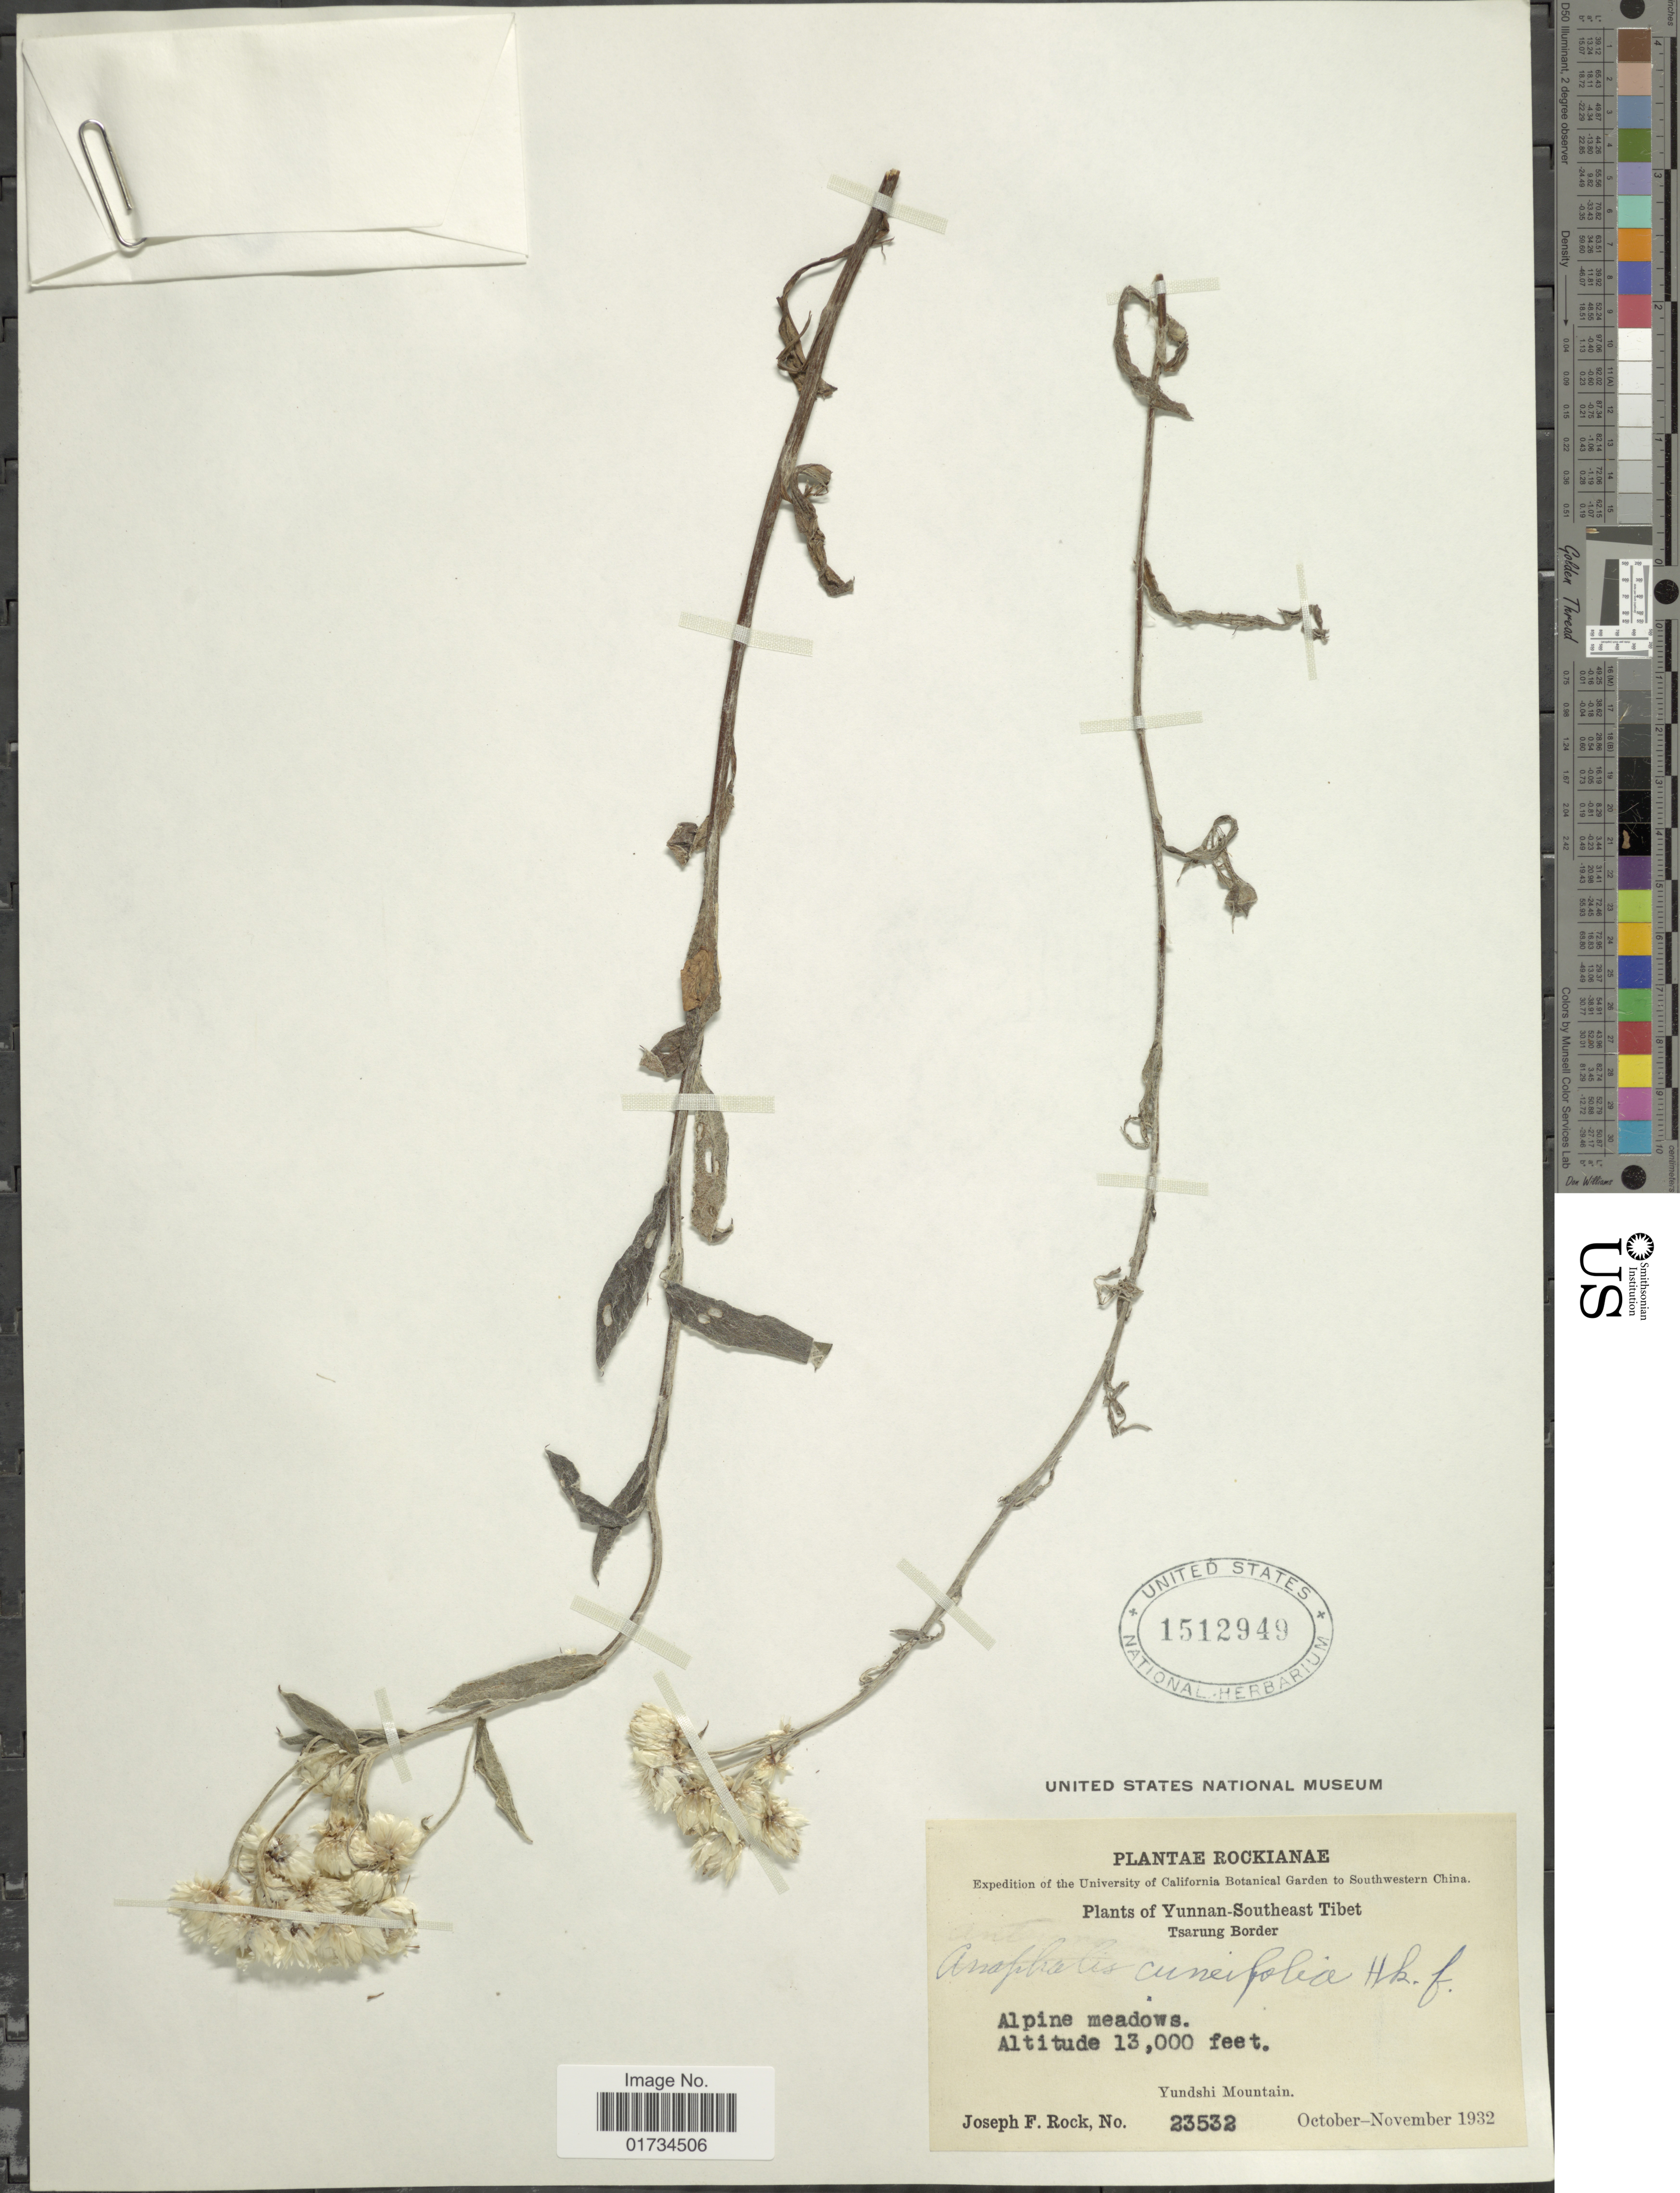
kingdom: Plantae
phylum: Tracheophyta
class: Magnoliopsida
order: Asterales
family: Asteraceae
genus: Anaphalis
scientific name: Anaphalis cuneifolia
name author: Hook. f.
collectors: J. F. Rock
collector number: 23532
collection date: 1932-10/1932-11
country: China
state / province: Yunnan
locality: Yunnan-Southeast Tibet. Tsarung Border. Alpine meadows. Yundshi Mountain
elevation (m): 3962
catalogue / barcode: US 1512949